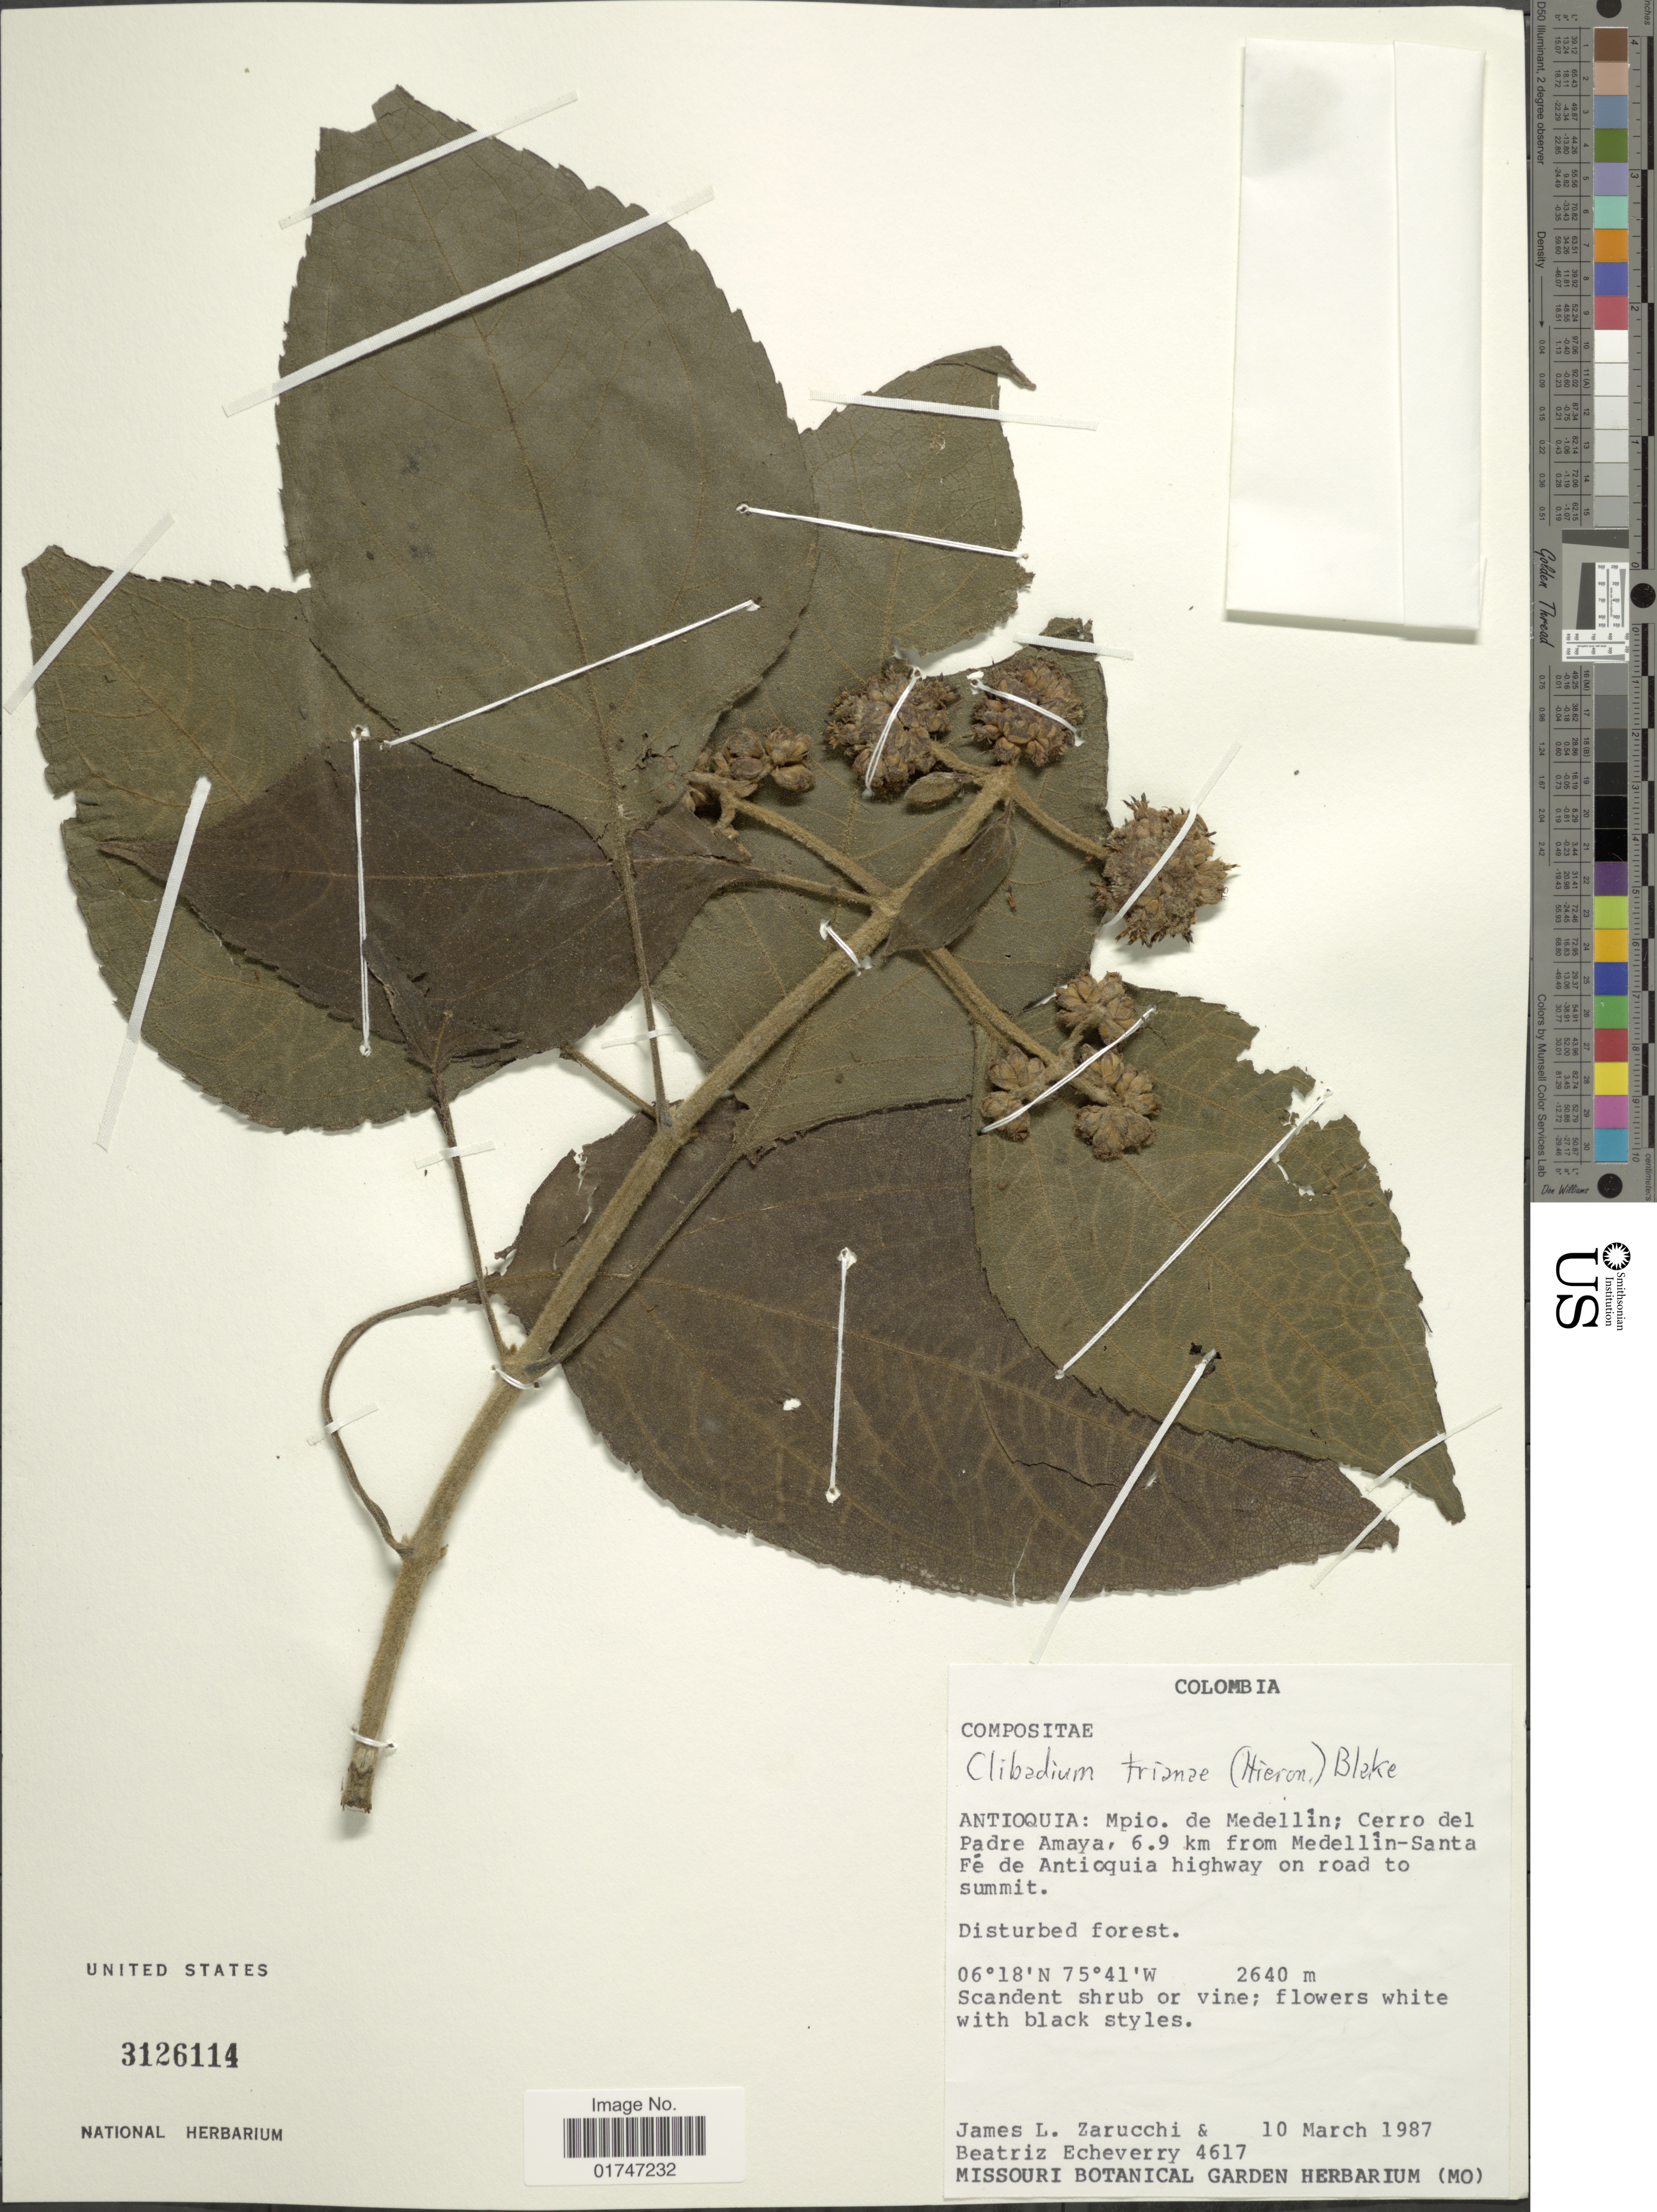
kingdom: Plantae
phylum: Tracheophyta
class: Magnoliopsida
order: Asterales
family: Asteraceae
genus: Clibadium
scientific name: Clibadium trianae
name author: (Hieron.) S.F. Blake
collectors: J. L. Zarucchi & B. Echeverry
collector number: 4617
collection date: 1987-03-10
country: Colombia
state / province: Antioquia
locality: Antioquia: Mpio. de Medellín; Cerro del Padre Amaya, 6.9 km from Medellín-Santa Fé de Antioquia highway on road to summit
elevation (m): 2640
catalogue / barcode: US 3126114